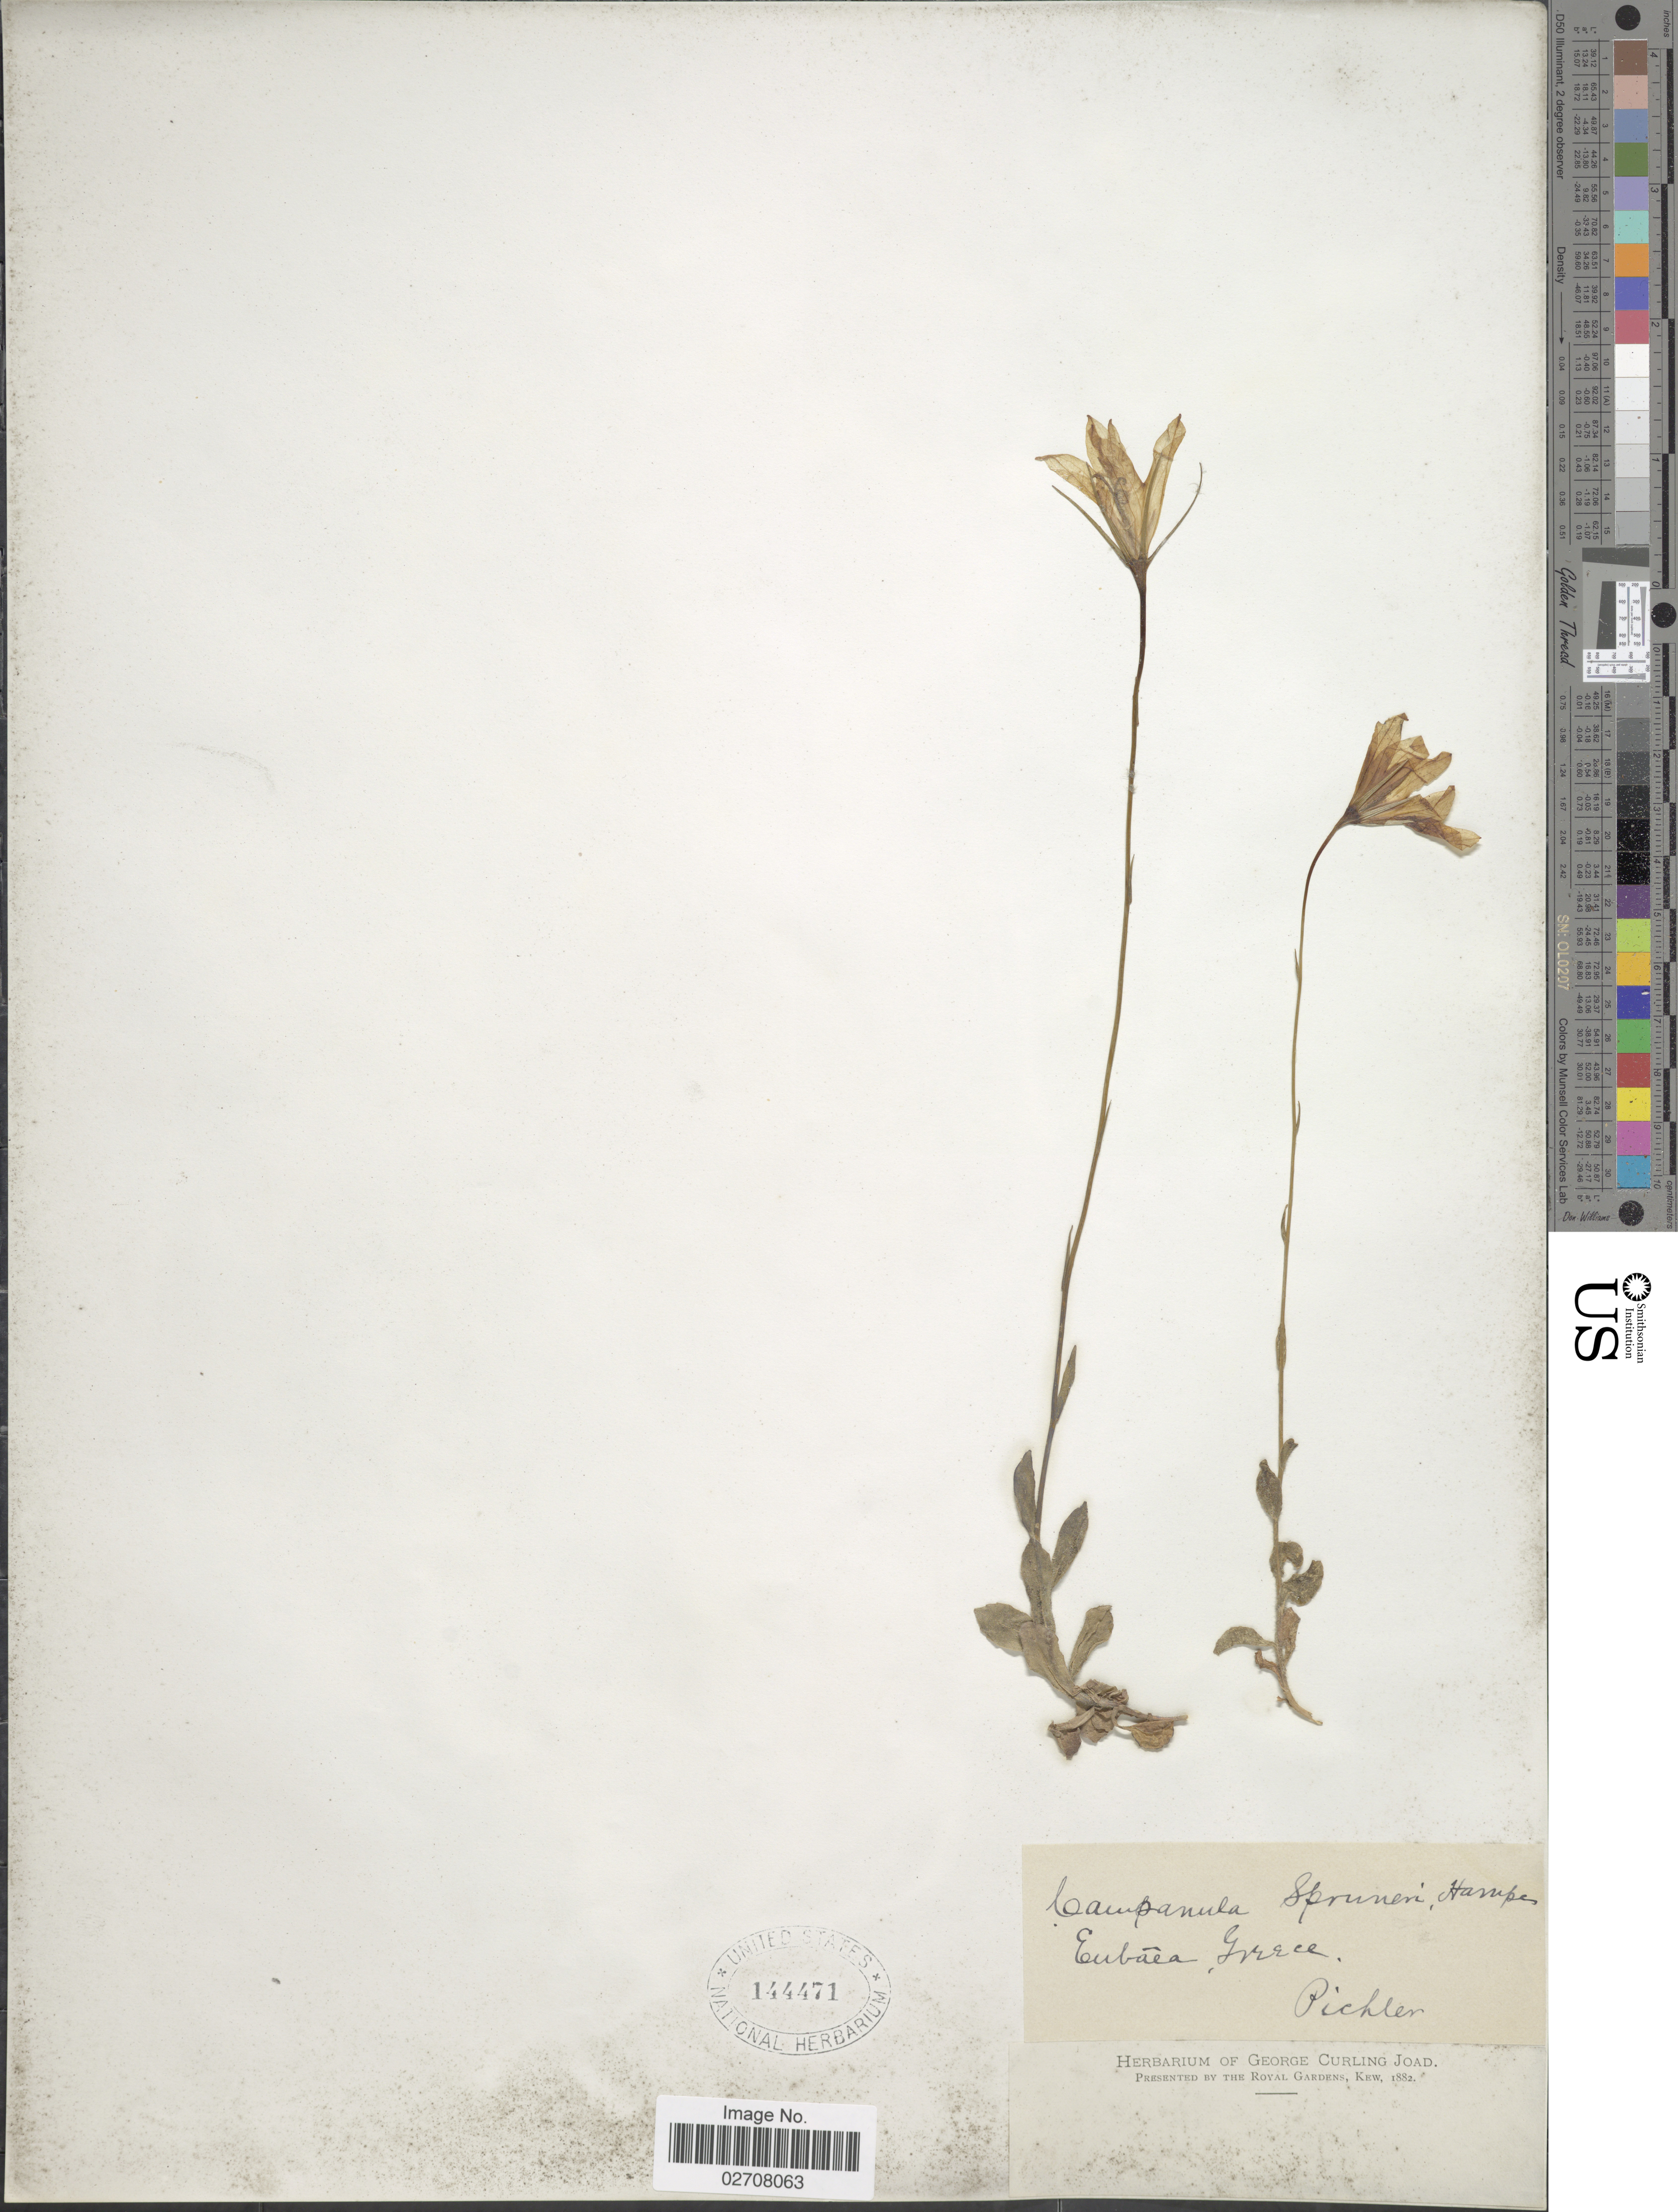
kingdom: Plantae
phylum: Tracheophyta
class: Magnoliopsida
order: Asterales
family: Campanulaceae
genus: Campanula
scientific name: Campanula spruneri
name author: Boiss.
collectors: -. Pickler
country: Greece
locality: Euboea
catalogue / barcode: US 144471